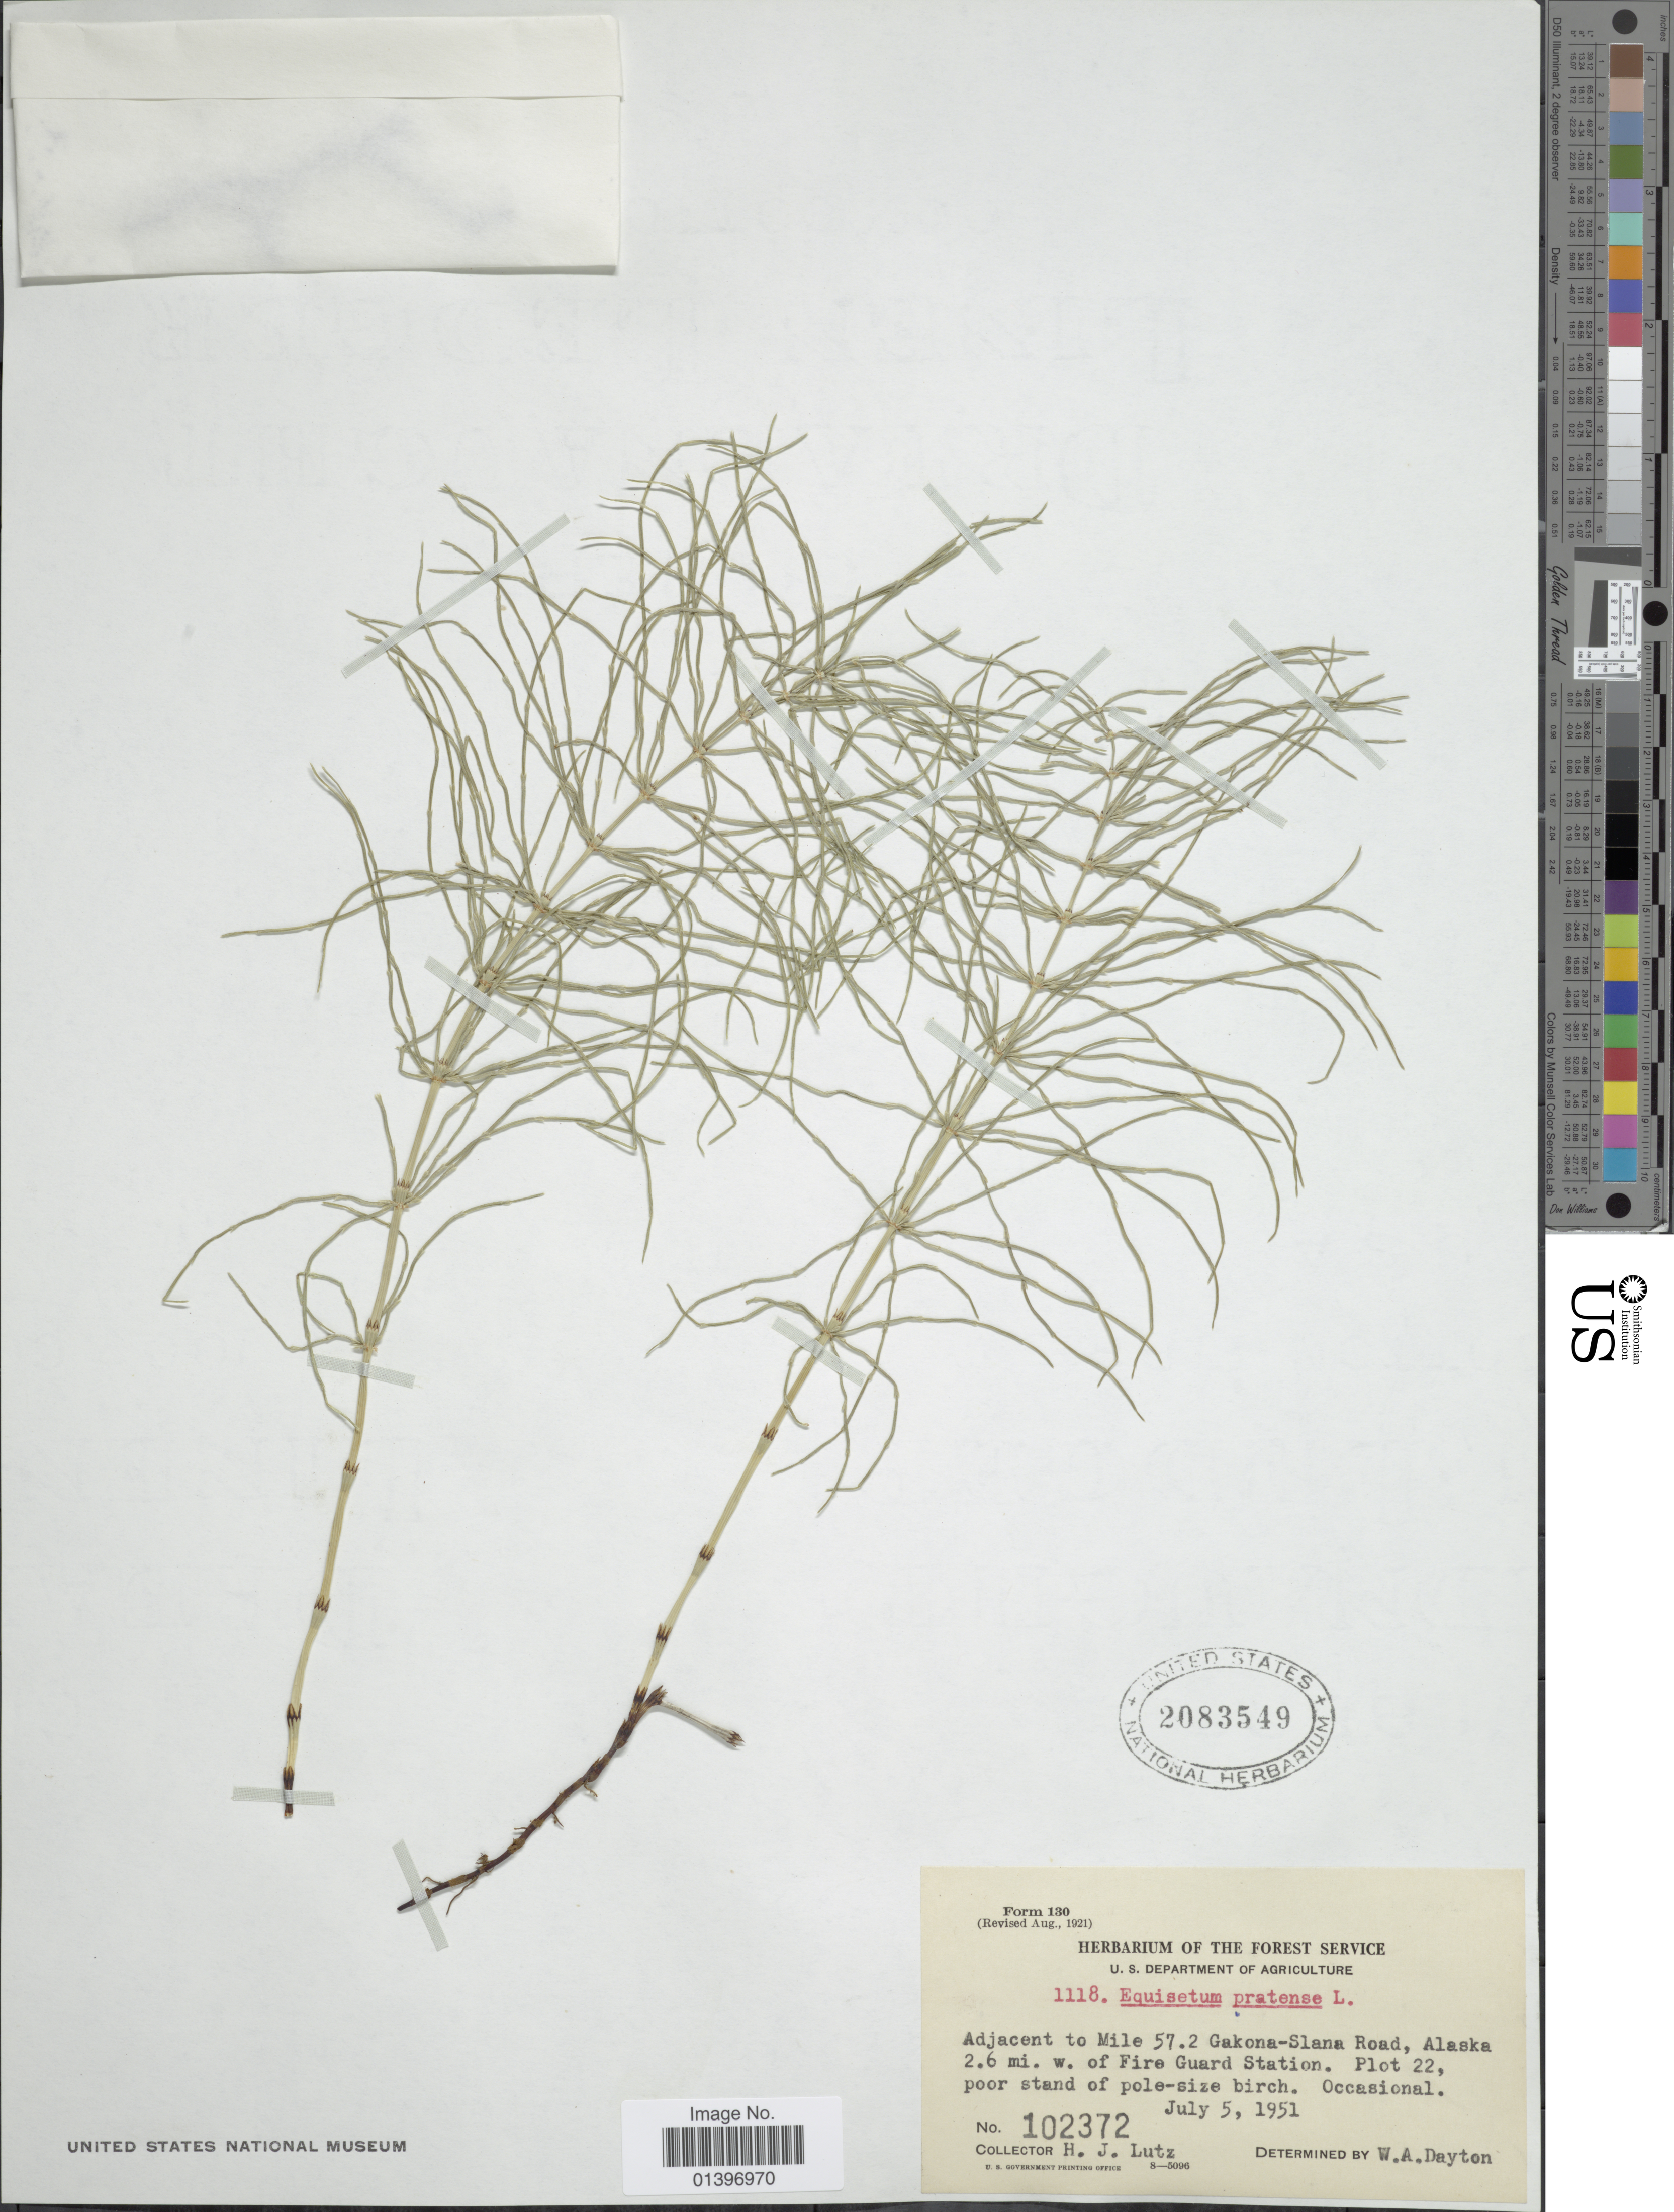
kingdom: Plantae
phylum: Tracheophyta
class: Polypodiopsida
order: Equisetales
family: Equisetaceae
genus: Equisetum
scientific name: Equisetum pratense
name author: Ehrh.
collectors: H. J. Lutz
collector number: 102372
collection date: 1951-07-05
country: United States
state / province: Alaska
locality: Adjacent to Mile 57.2 Gakona-Slana Road, Alaska 2.6mi w. of Fire Guard Station, plot 22, poor stand of pole-size birch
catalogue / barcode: US 2083549